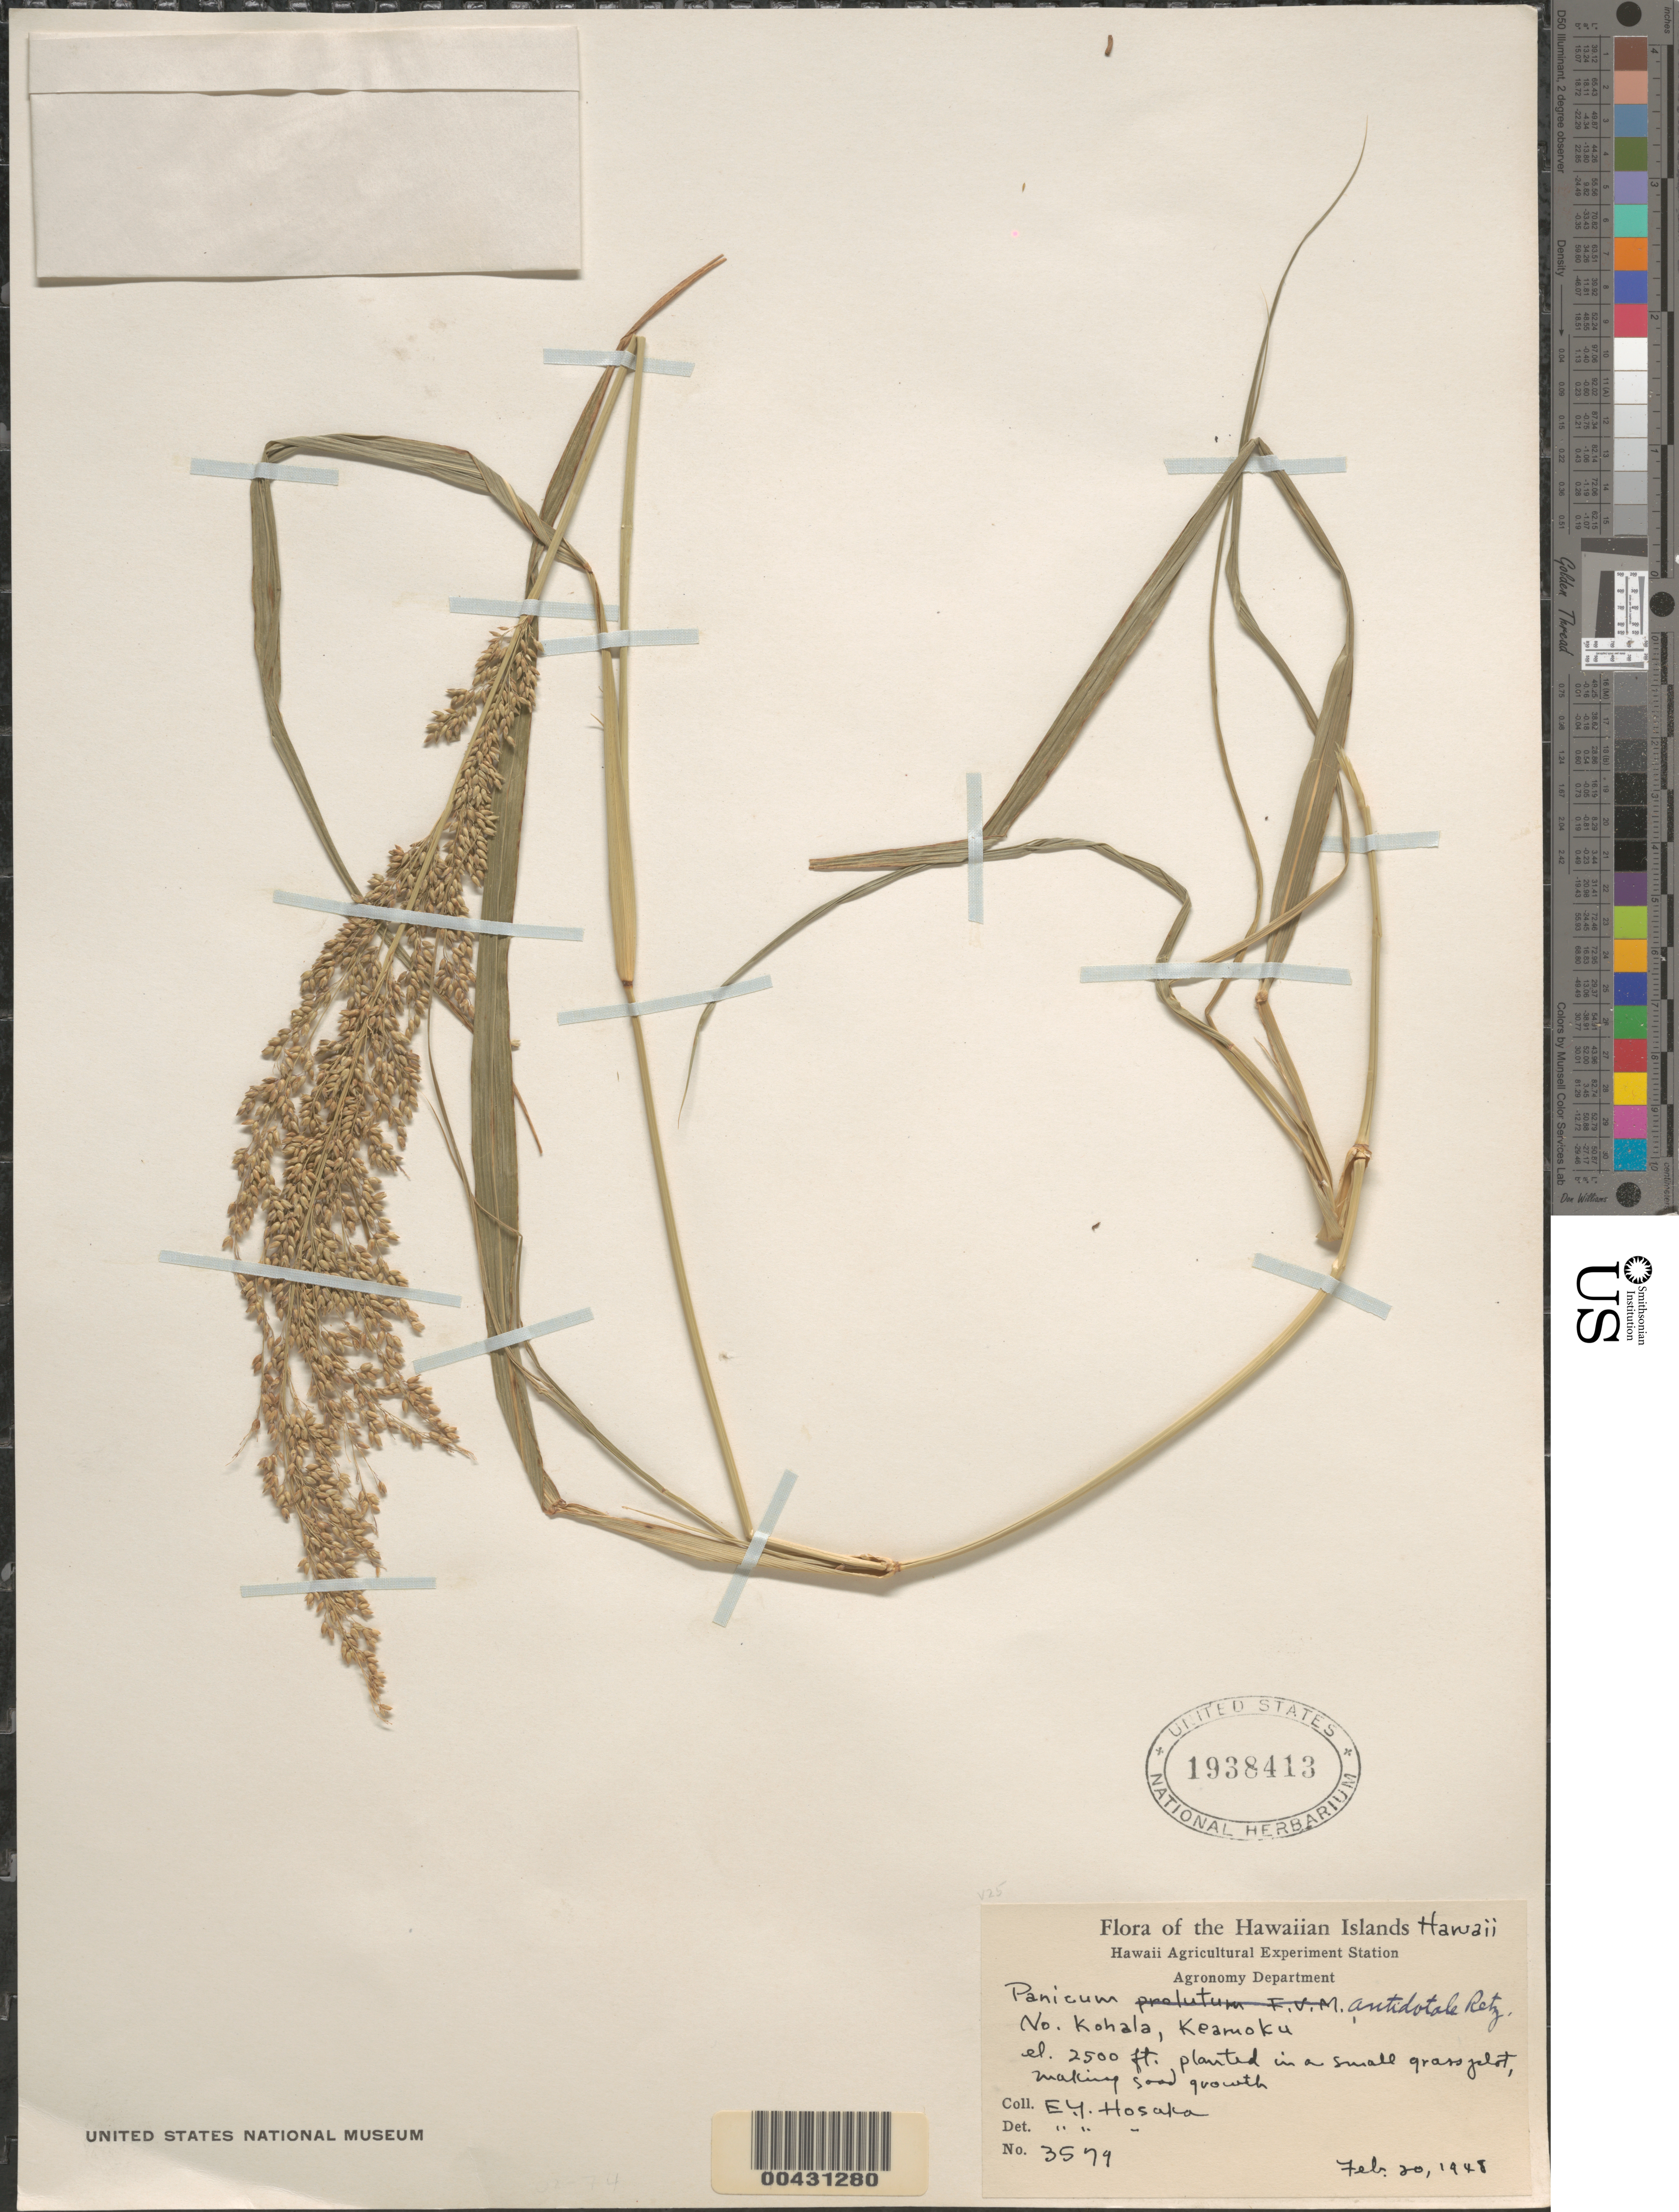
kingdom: Plantae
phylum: Tracheophyta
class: Liliopsida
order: Poales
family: Poaceae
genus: Panicum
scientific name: Panicum antidotale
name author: Retz.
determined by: Hosaka, E. Y.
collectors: E. Y. Hosaka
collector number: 3579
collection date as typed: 20 Feb 1948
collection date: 1948-02-20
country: United States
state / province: Hawaii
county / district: Hawaii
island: Hawaii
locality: No. Kohala, Keamoku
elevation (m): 762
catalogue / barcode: US 1938413